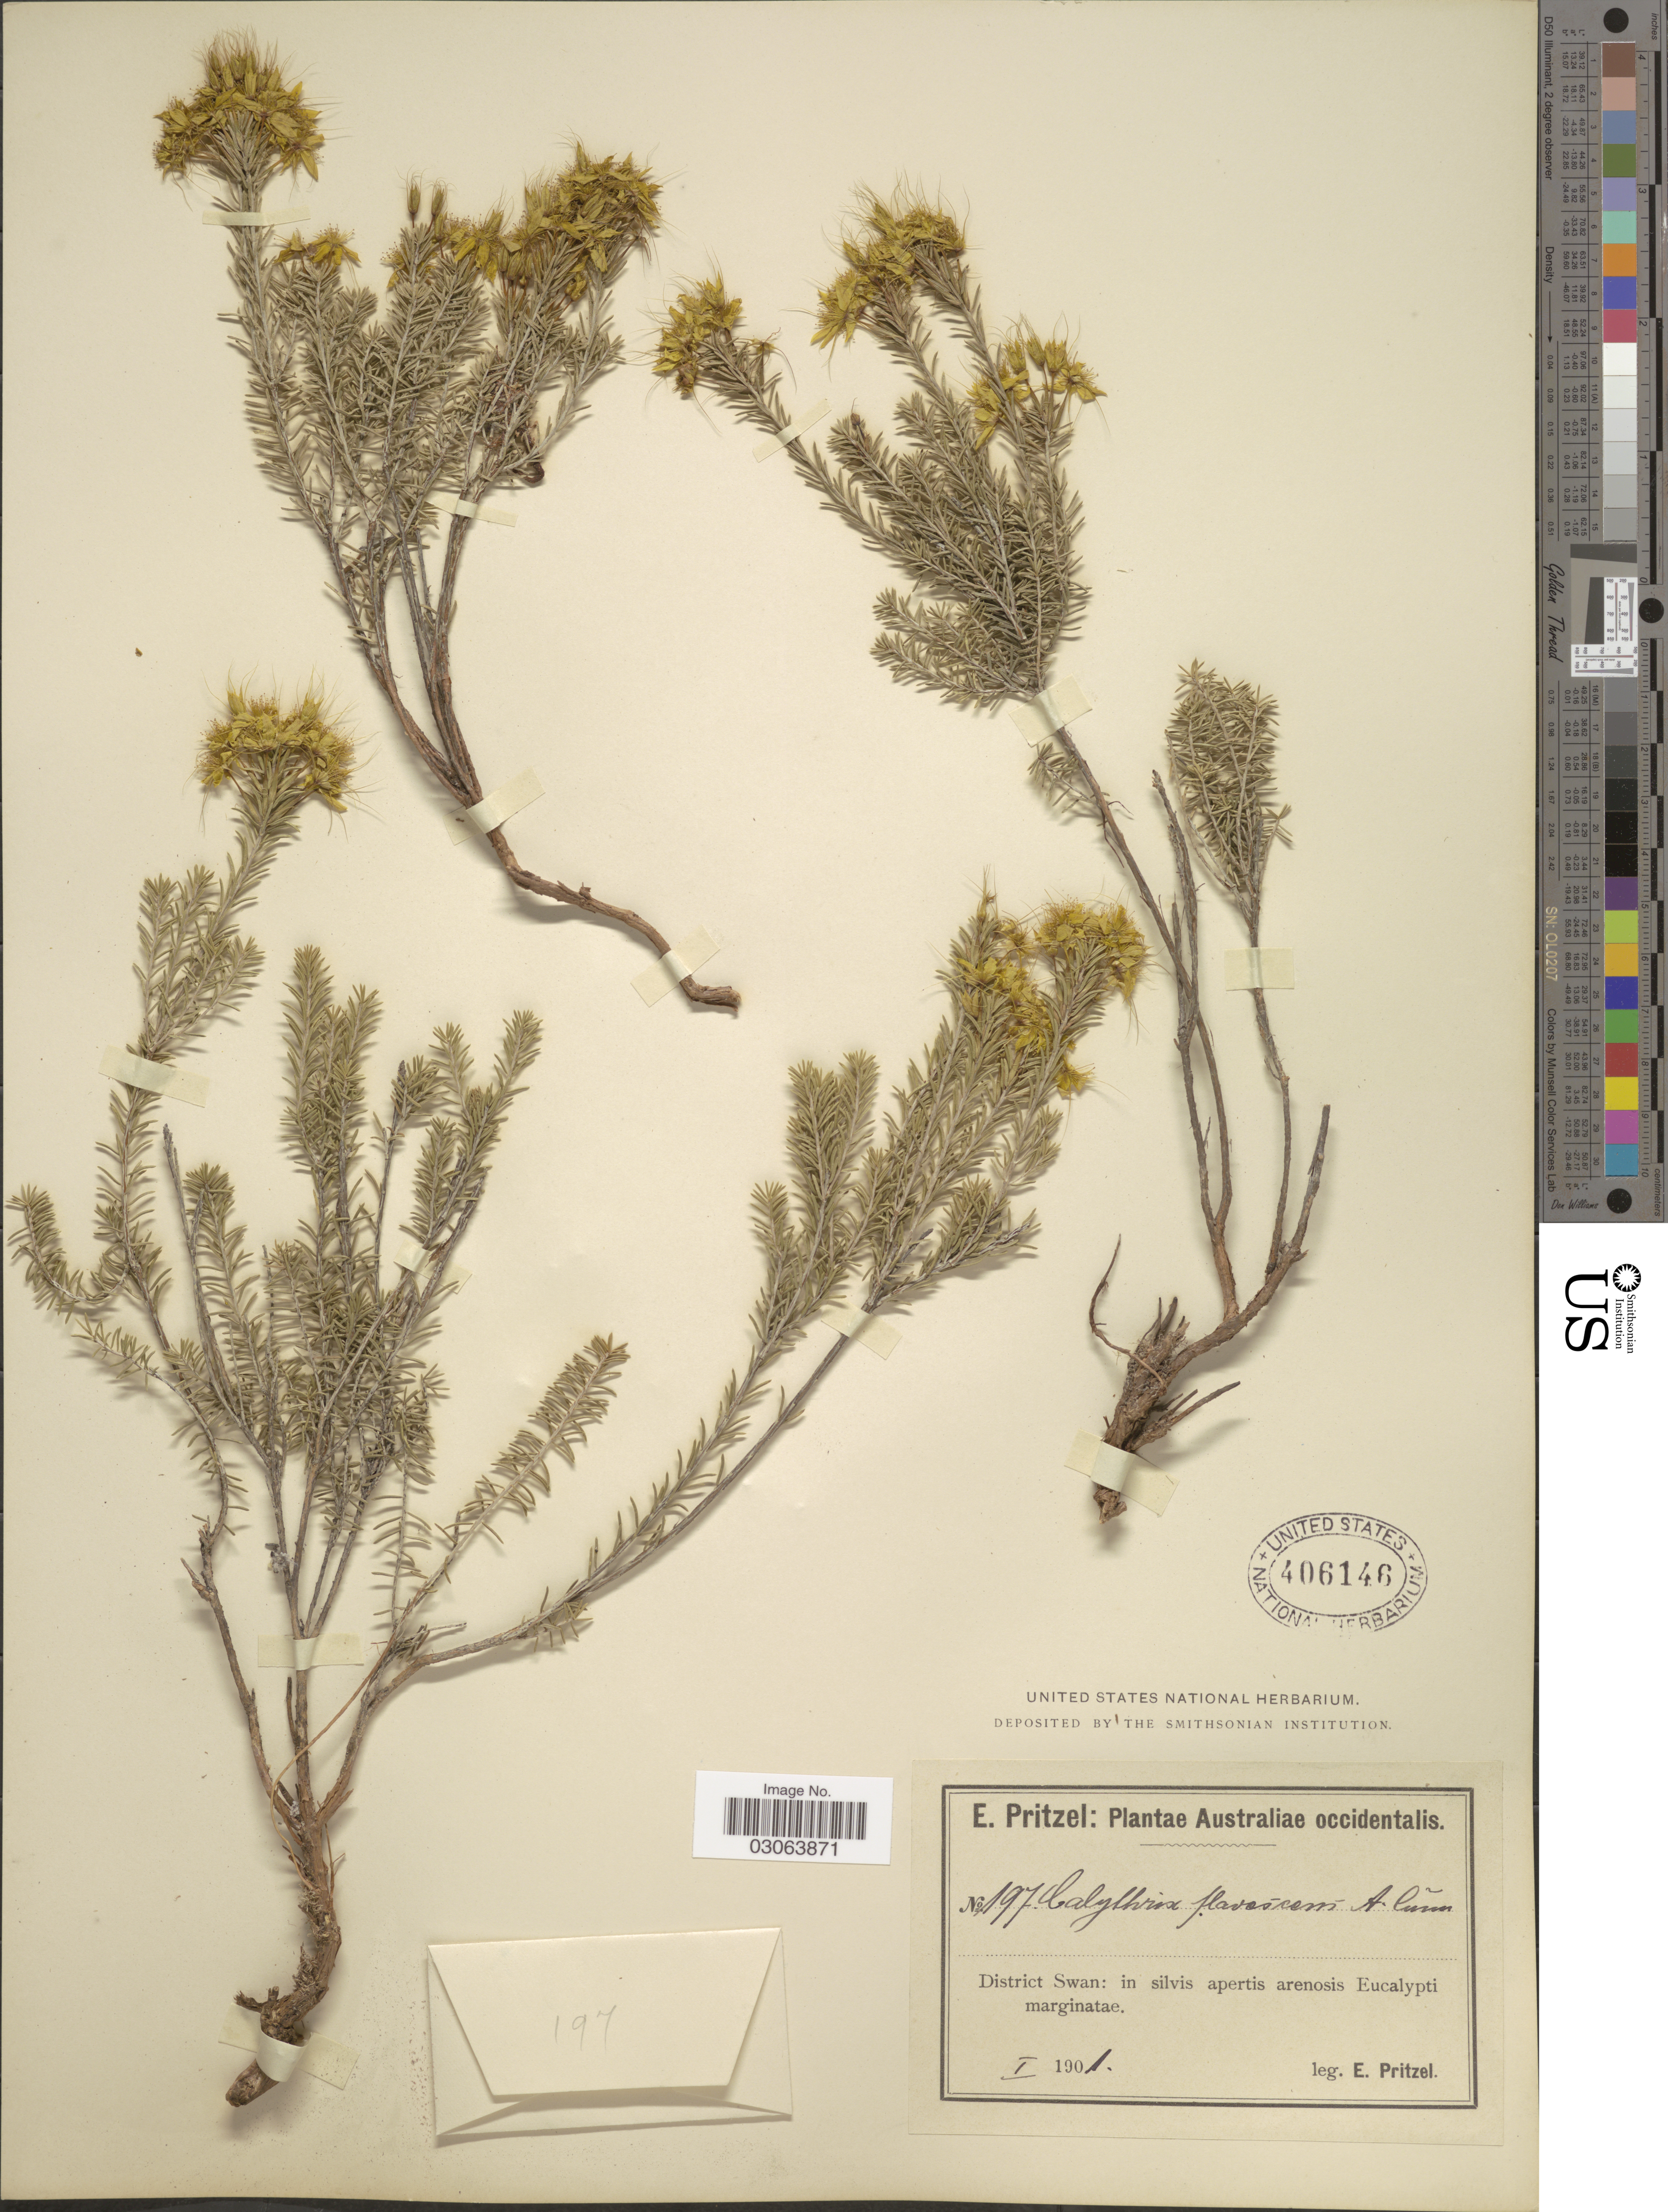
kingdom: Plantae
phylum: Tracheophyta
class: Magnoliopsida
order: Myrtales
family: Myrtaceae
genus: Calytrix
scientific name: Calytrix flavescens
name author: A. Cunn.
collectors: E. G. Pritzel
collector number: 197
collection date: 1901-01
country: Australia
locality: Australiae occidentalis, District Swan: in silvis apertis arenosis Eucalypti marginatae.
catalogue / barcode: US 406146